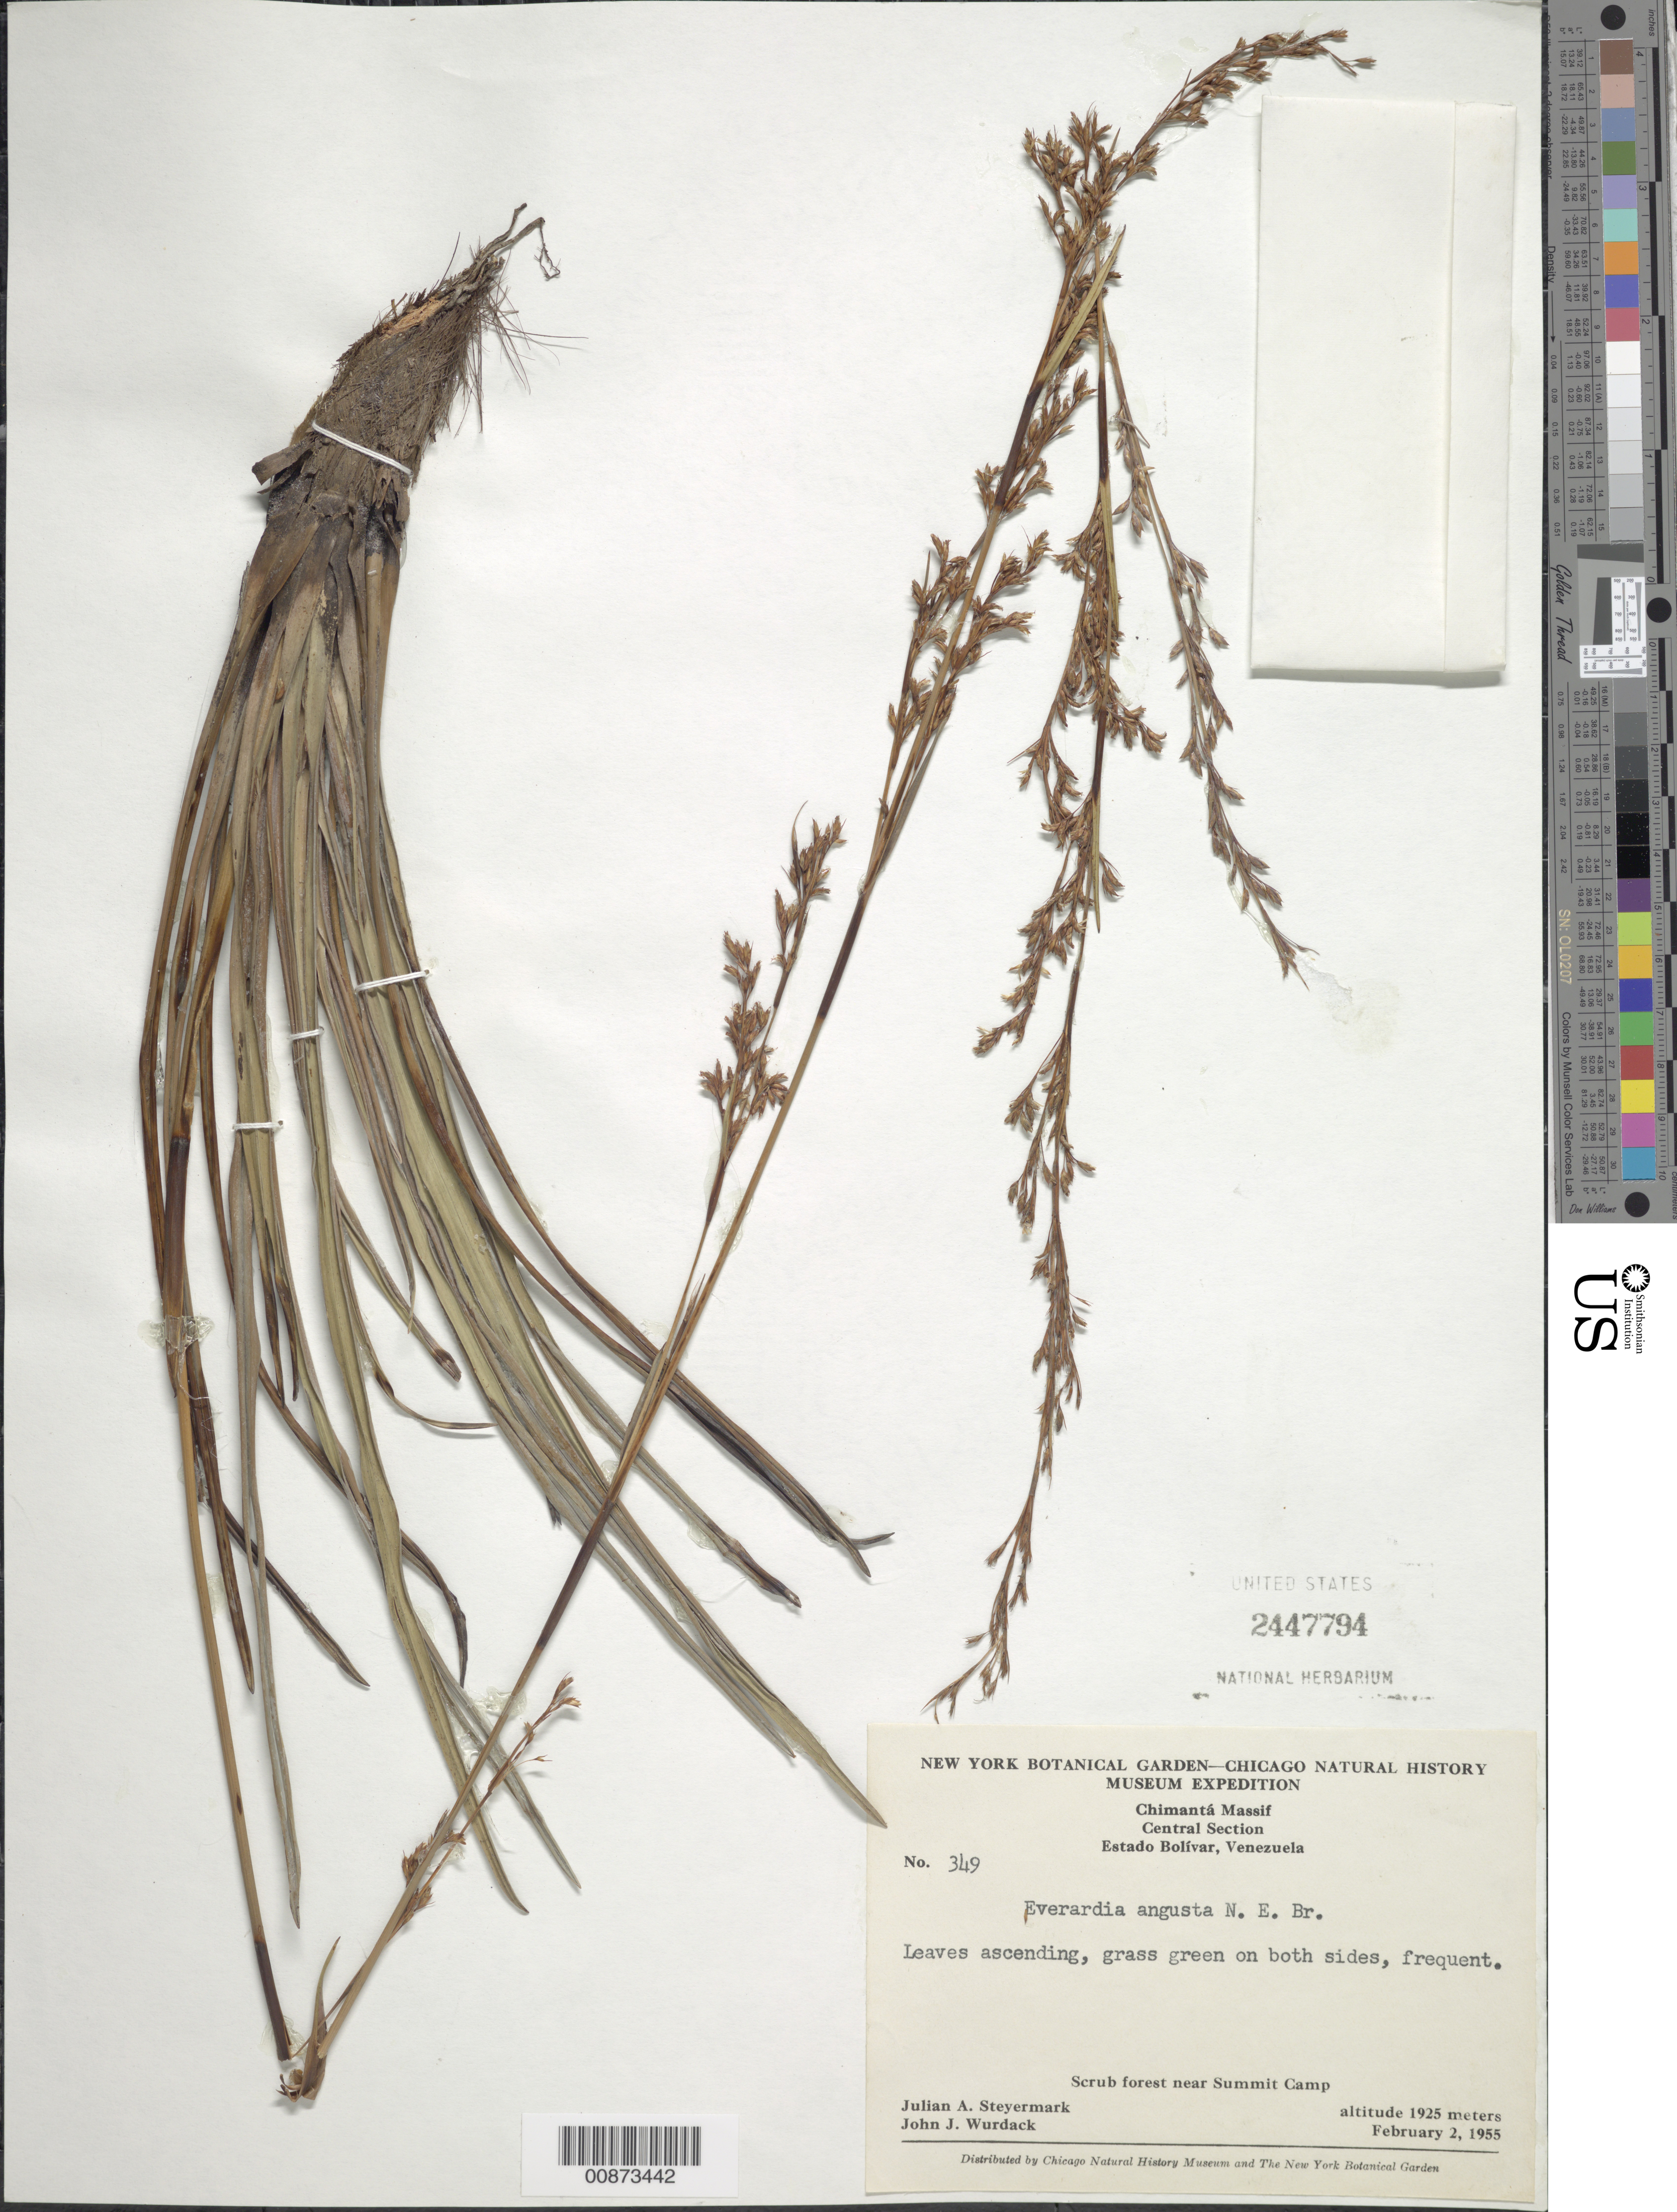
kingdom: Plantae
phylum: Tracheophyta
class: Liliopsida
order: Poales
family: Cyperaceae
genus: Cephalocarpus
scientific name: Cephalocarpus montanus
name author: (Ridley) S.M. Costa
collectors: J. Steyermark & J. J. Wurdack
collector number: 55 349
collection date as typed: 2-Feb-55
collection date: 1955-02-02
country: Venezuela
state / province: Bolívar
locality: Chimantá Massif, Central Section, Summit Camp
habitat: Scrub forest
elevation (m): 1925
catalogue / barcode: US 2447794